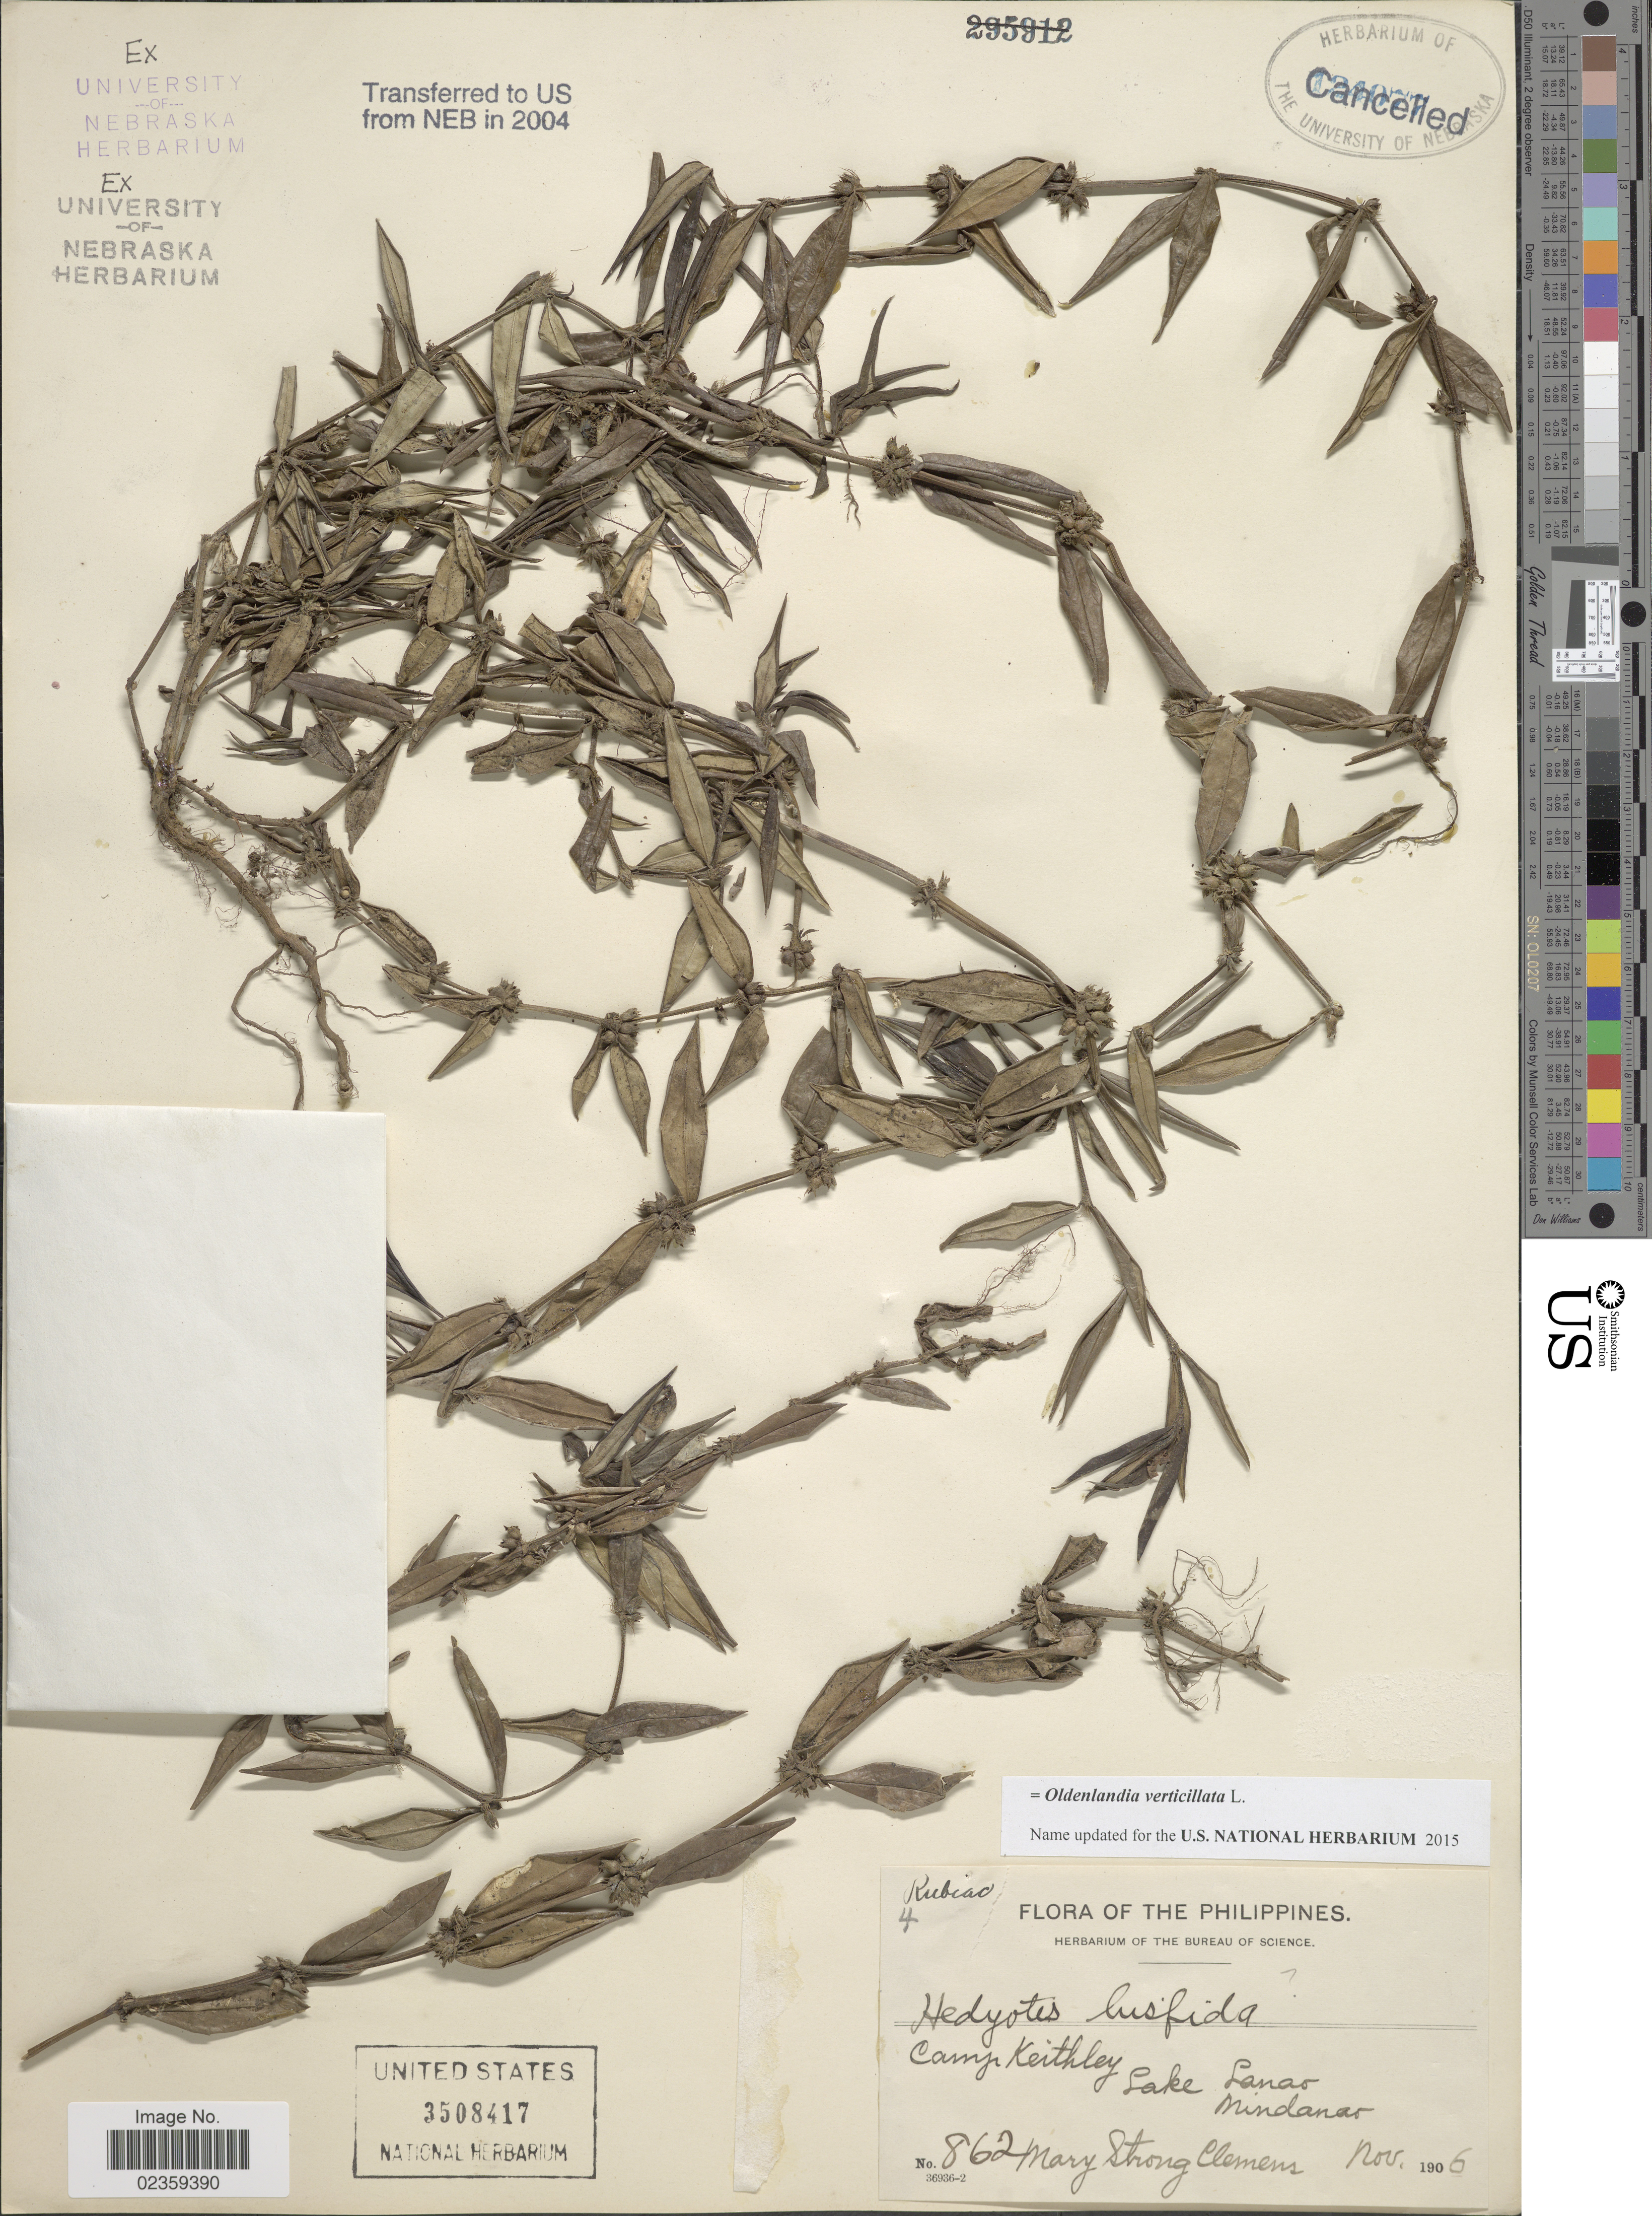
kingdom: Plantae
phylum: Tracheophyta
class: Magnoliopsida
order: Gentianales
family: Rubiaceae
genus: Oldenlandia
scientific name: Oldenlandia verticillata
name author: L.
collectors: M. S. Clemens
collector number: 862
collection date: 1906-11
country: Philippines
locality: Camp Keithley. Lake Lanar, Mindanao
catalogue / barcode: US 3508417